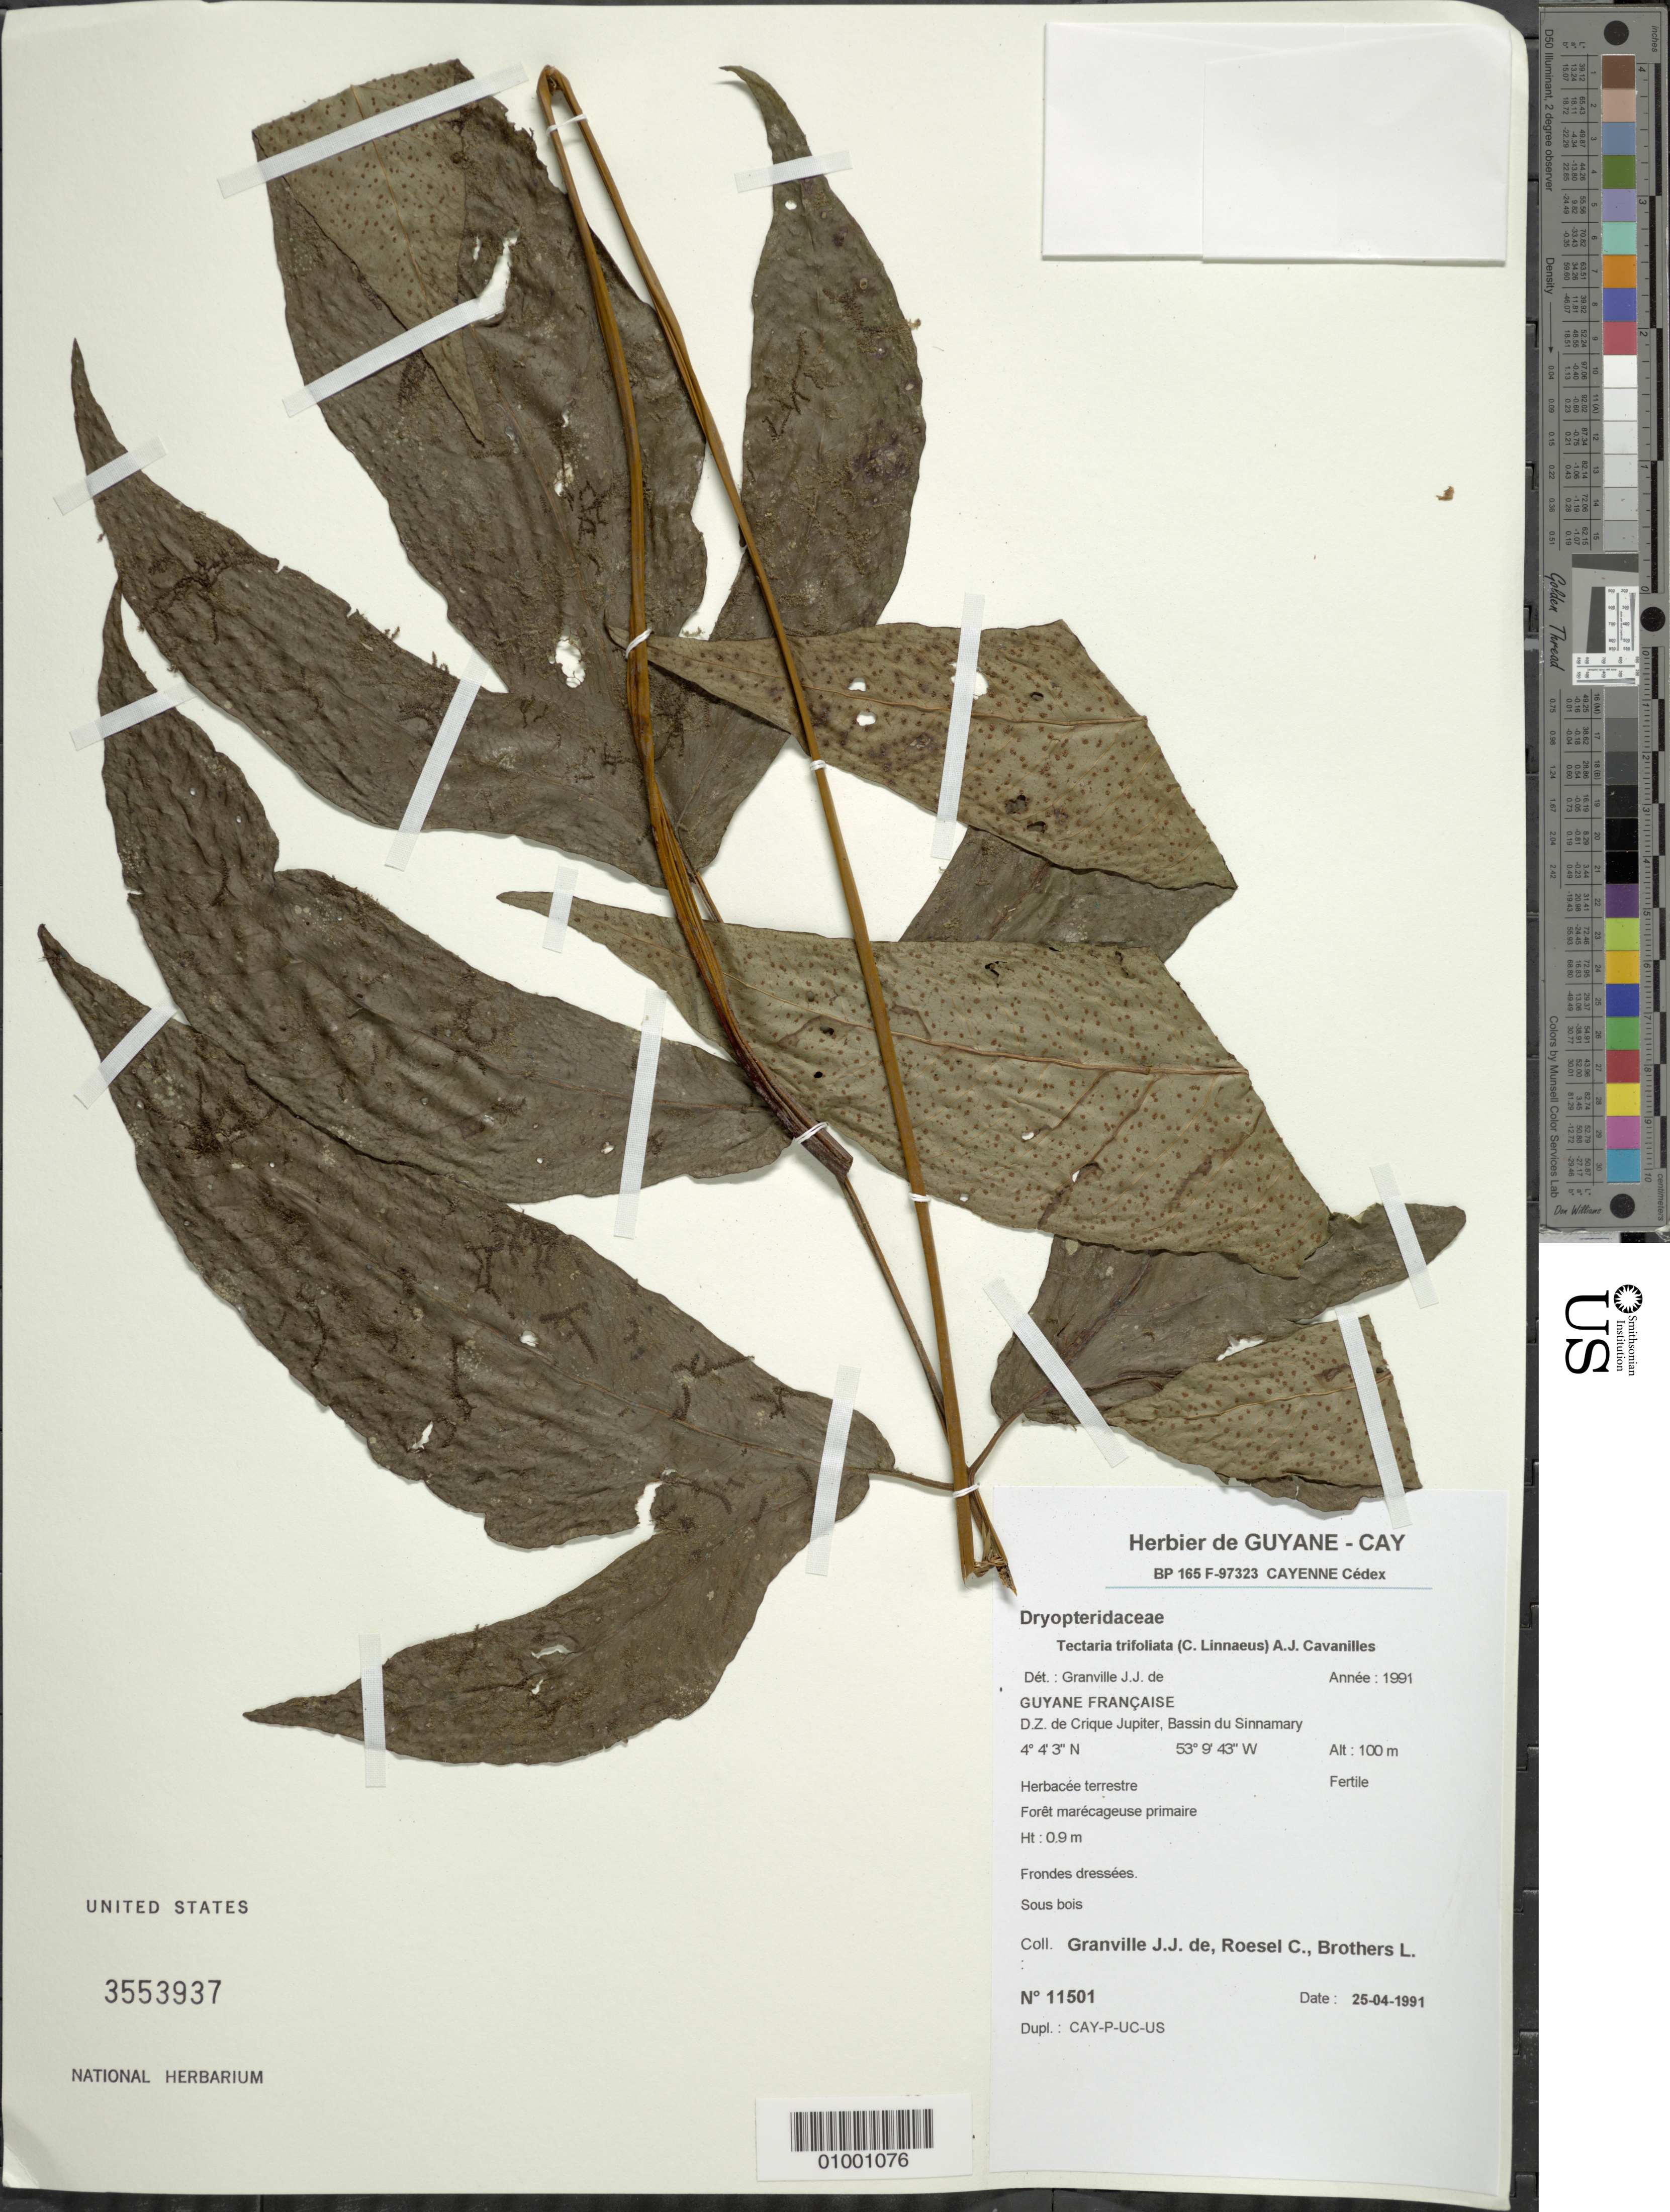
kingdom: Plantae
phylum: Tracheophyta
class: Polypodiopsida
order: Polypodiales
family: Tectariaceae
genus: Tectaria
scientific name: Tectaria trifoliata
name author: (L.) Cav.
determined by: Granville, J. J. de, (CAY), Institut de Recherche pour le Developpement (IRD) (FRENCH GUIANA)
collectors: J.-J. de Granville, C. S. Roesel & L. Brothers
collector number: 11501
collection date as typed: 25-Apr-91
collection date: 1991-04-25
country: French Guiana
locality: D.Z. de Crique Jupiter, Bassin du Sinnamary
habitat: Foret marecageuse primaire. Sous bois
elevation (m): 100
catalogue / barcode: US 3553937